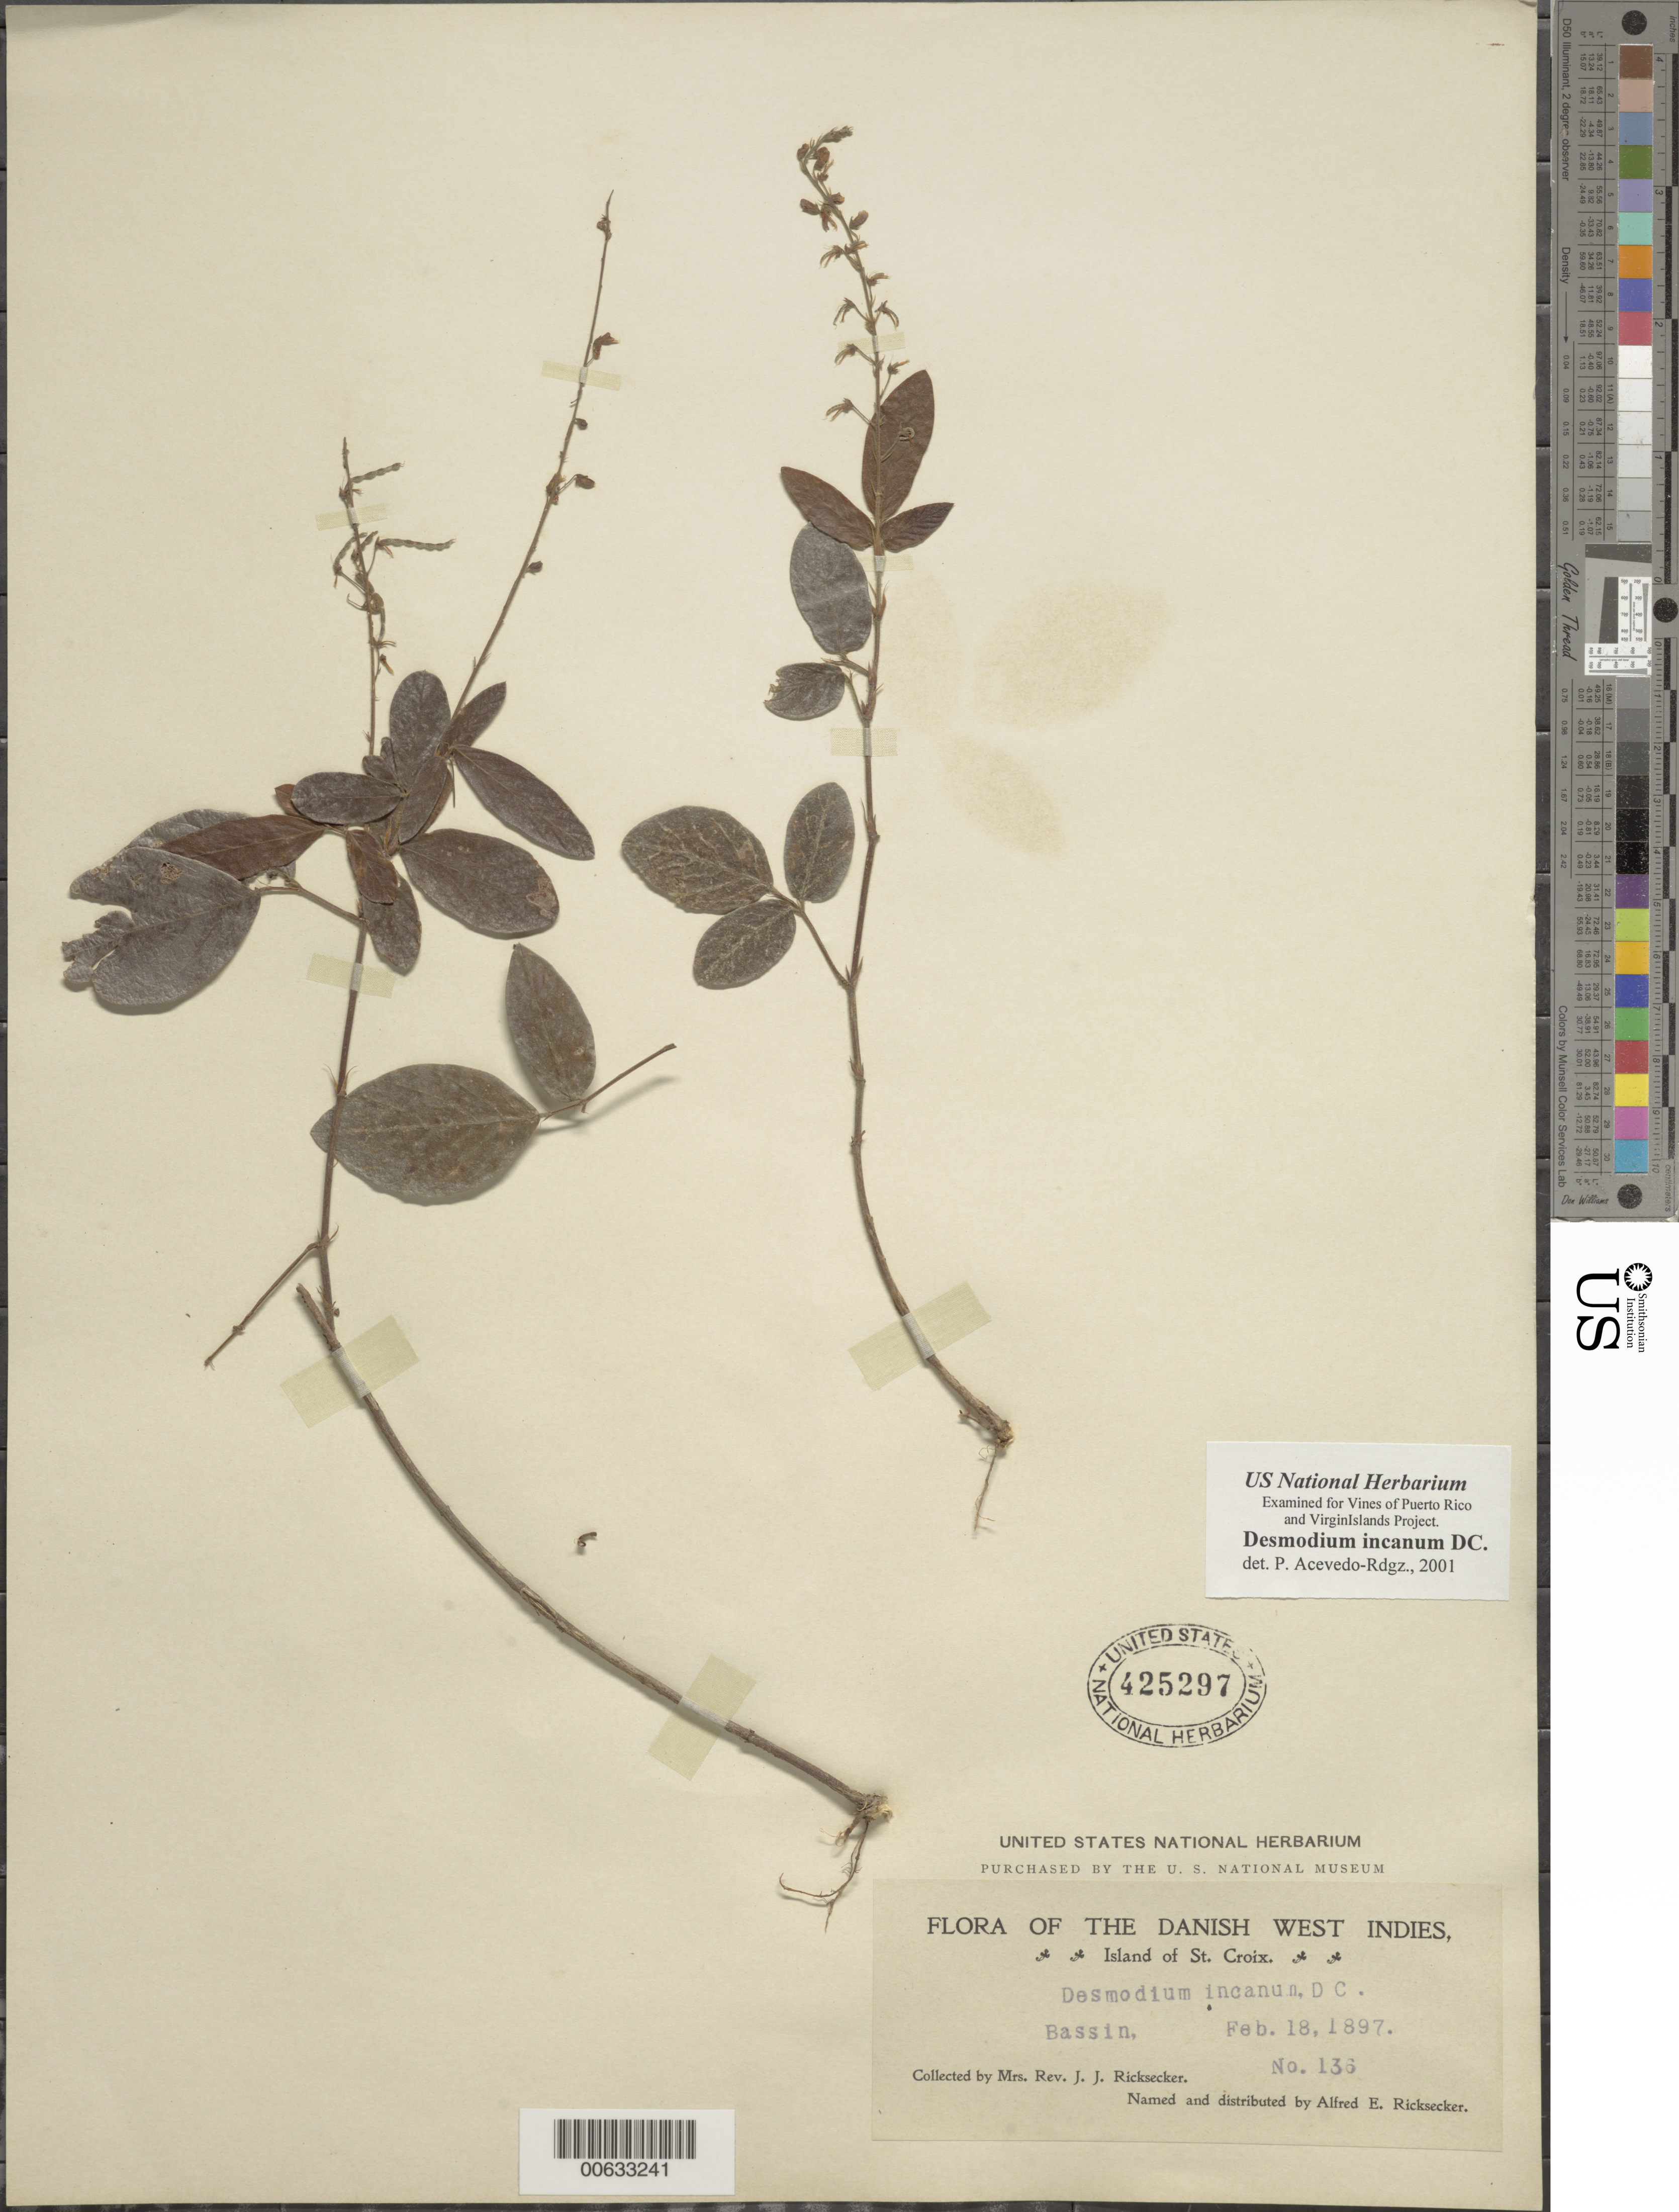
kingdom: Plantae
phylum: Tracheophyta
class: Magnoliopsida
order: Fabales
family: Fabaceae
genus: Desmodium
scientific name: Desmodium incanum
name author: (Sw.) DC.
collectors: Mrs. J. J. Ricksecker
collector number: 136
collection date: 1897-02-18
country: U.S. Virgin Islands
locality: The Danish West Indies, Island of St. Croix, Bassin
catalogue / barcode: US 425297